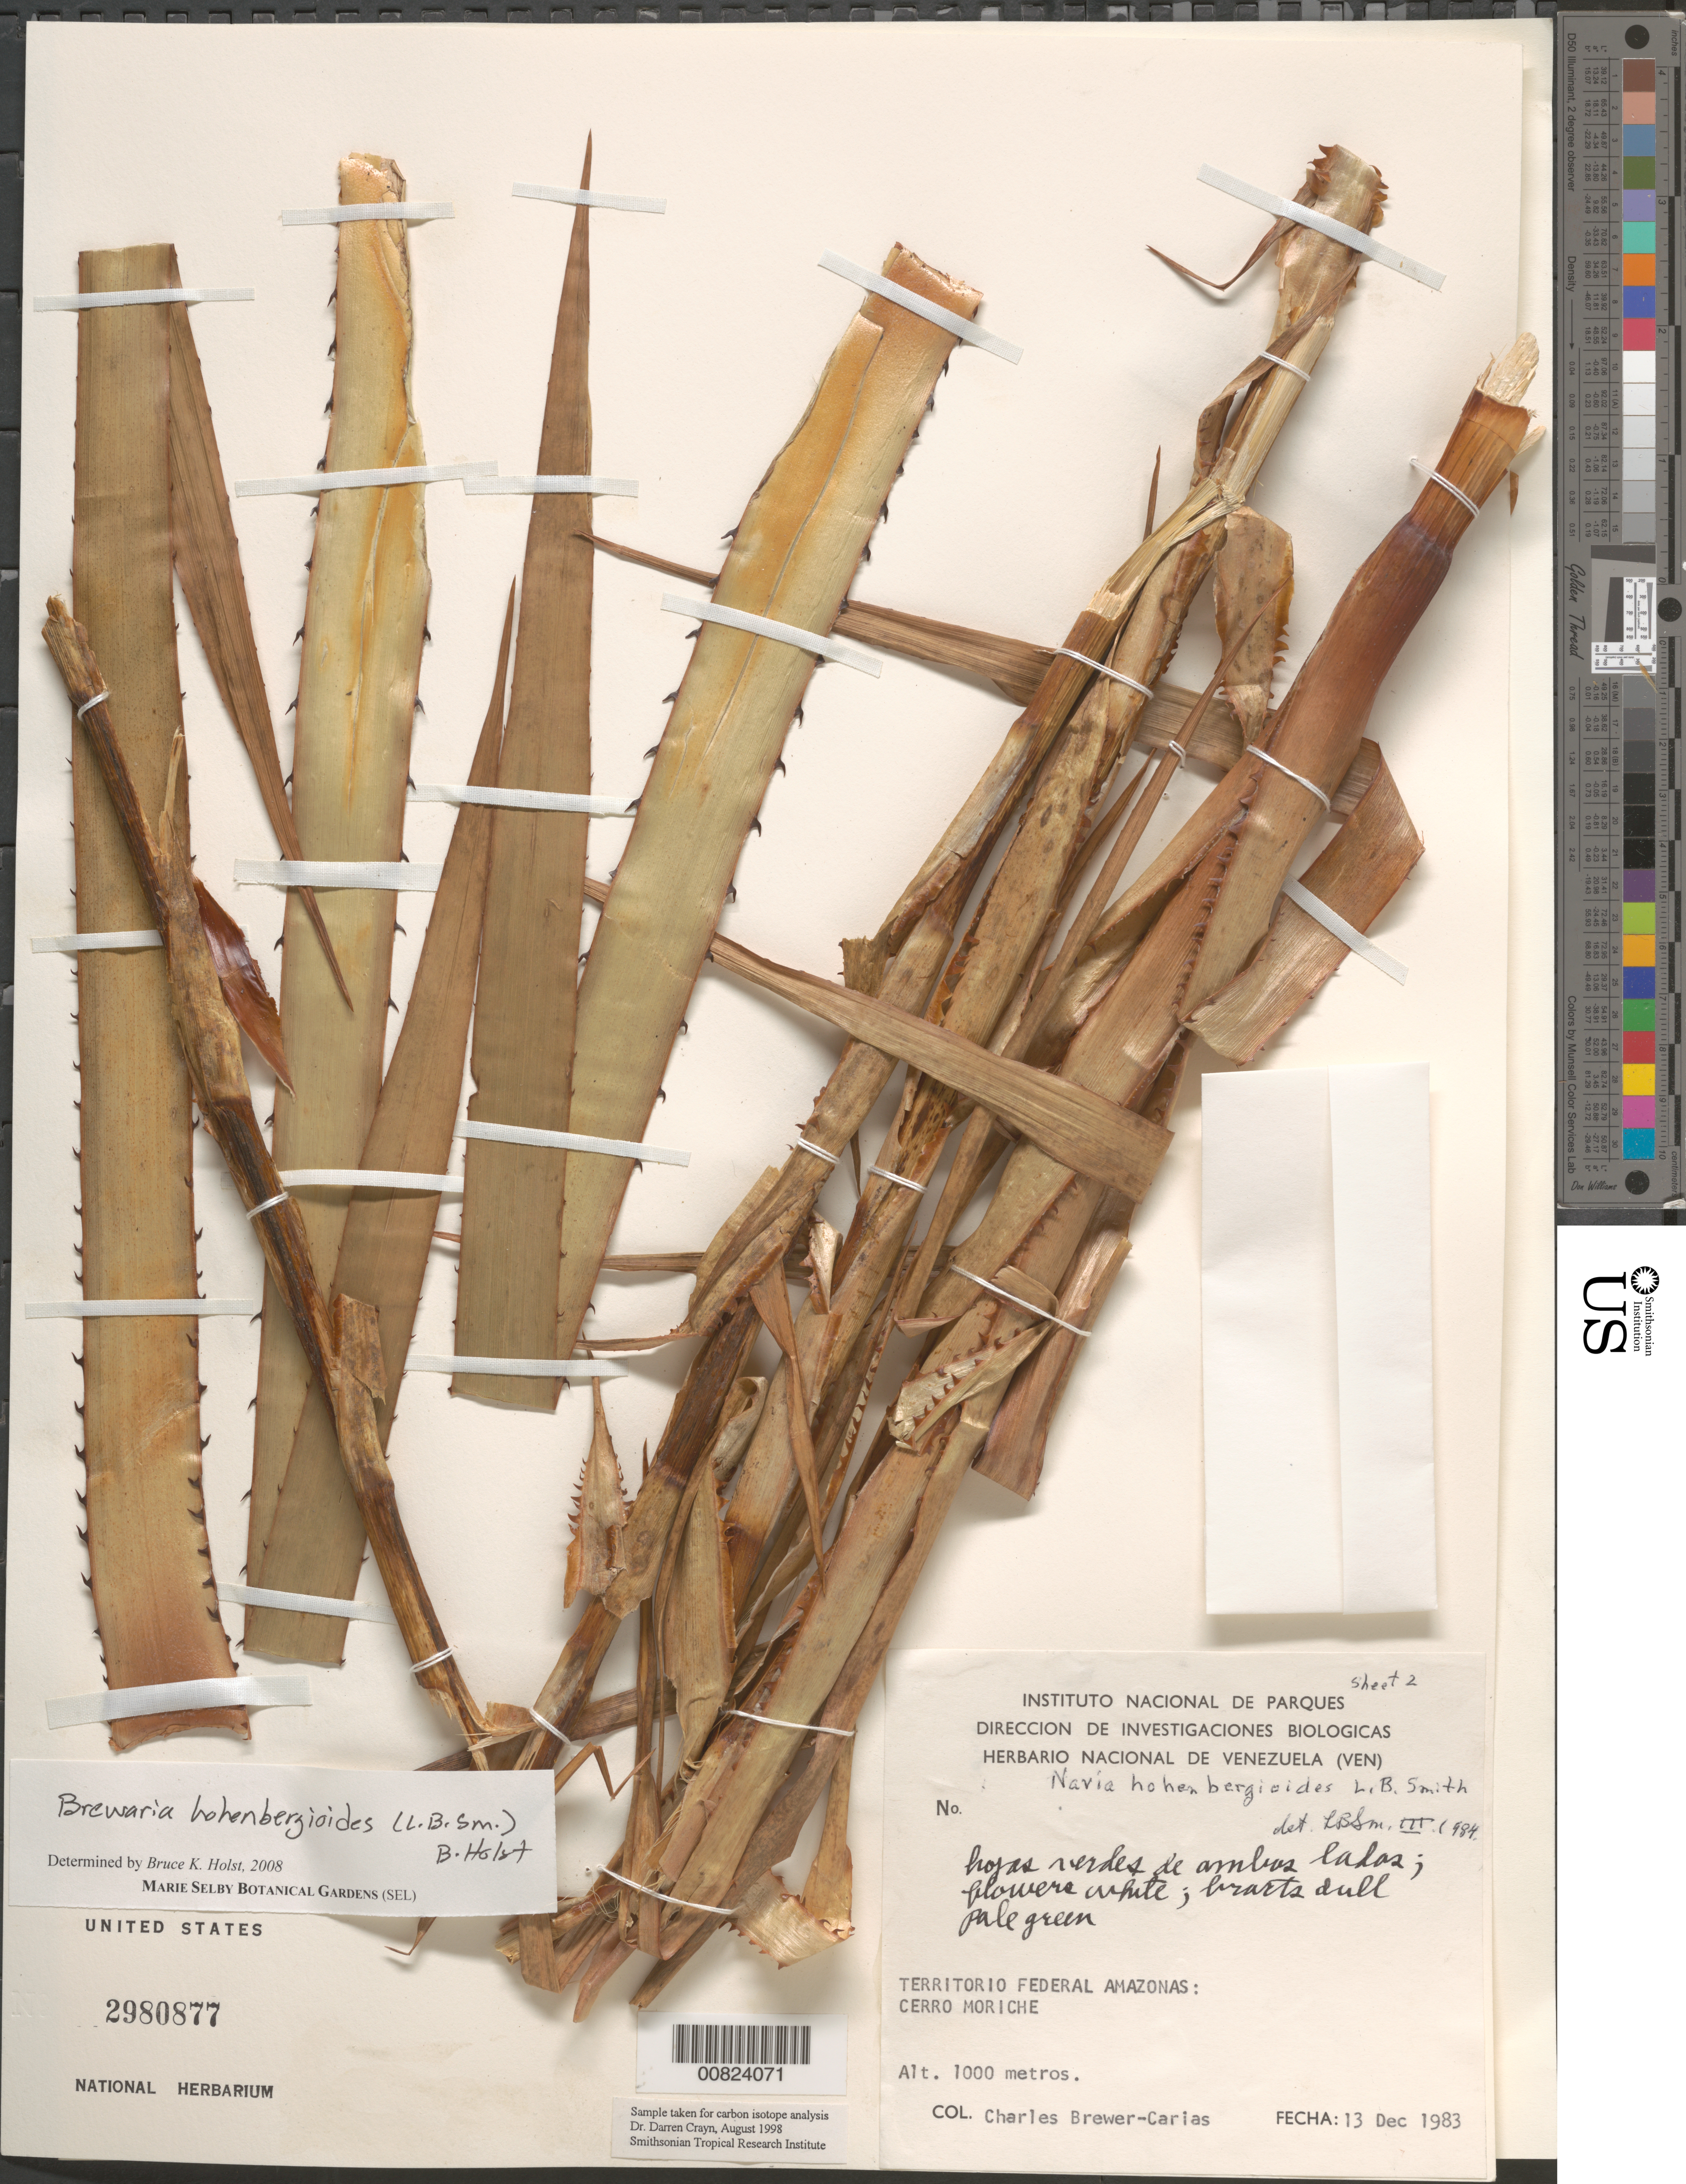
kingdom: Plantae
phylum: Tracheophyta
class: Liliopsida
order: Poales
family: Bromeliaceae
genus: Brewcaria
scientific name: Brewcaria hohenbergioides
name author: (L.B. Sm.) B. Holst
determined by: Holst, Bruce K.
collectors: C. Brewer-Carias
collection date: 1983-12-13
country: Venezuela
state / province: Amazonas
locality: Territorio Federal Amazonas: Cerro Moriche.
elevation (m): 1000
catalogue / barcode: US 2980877